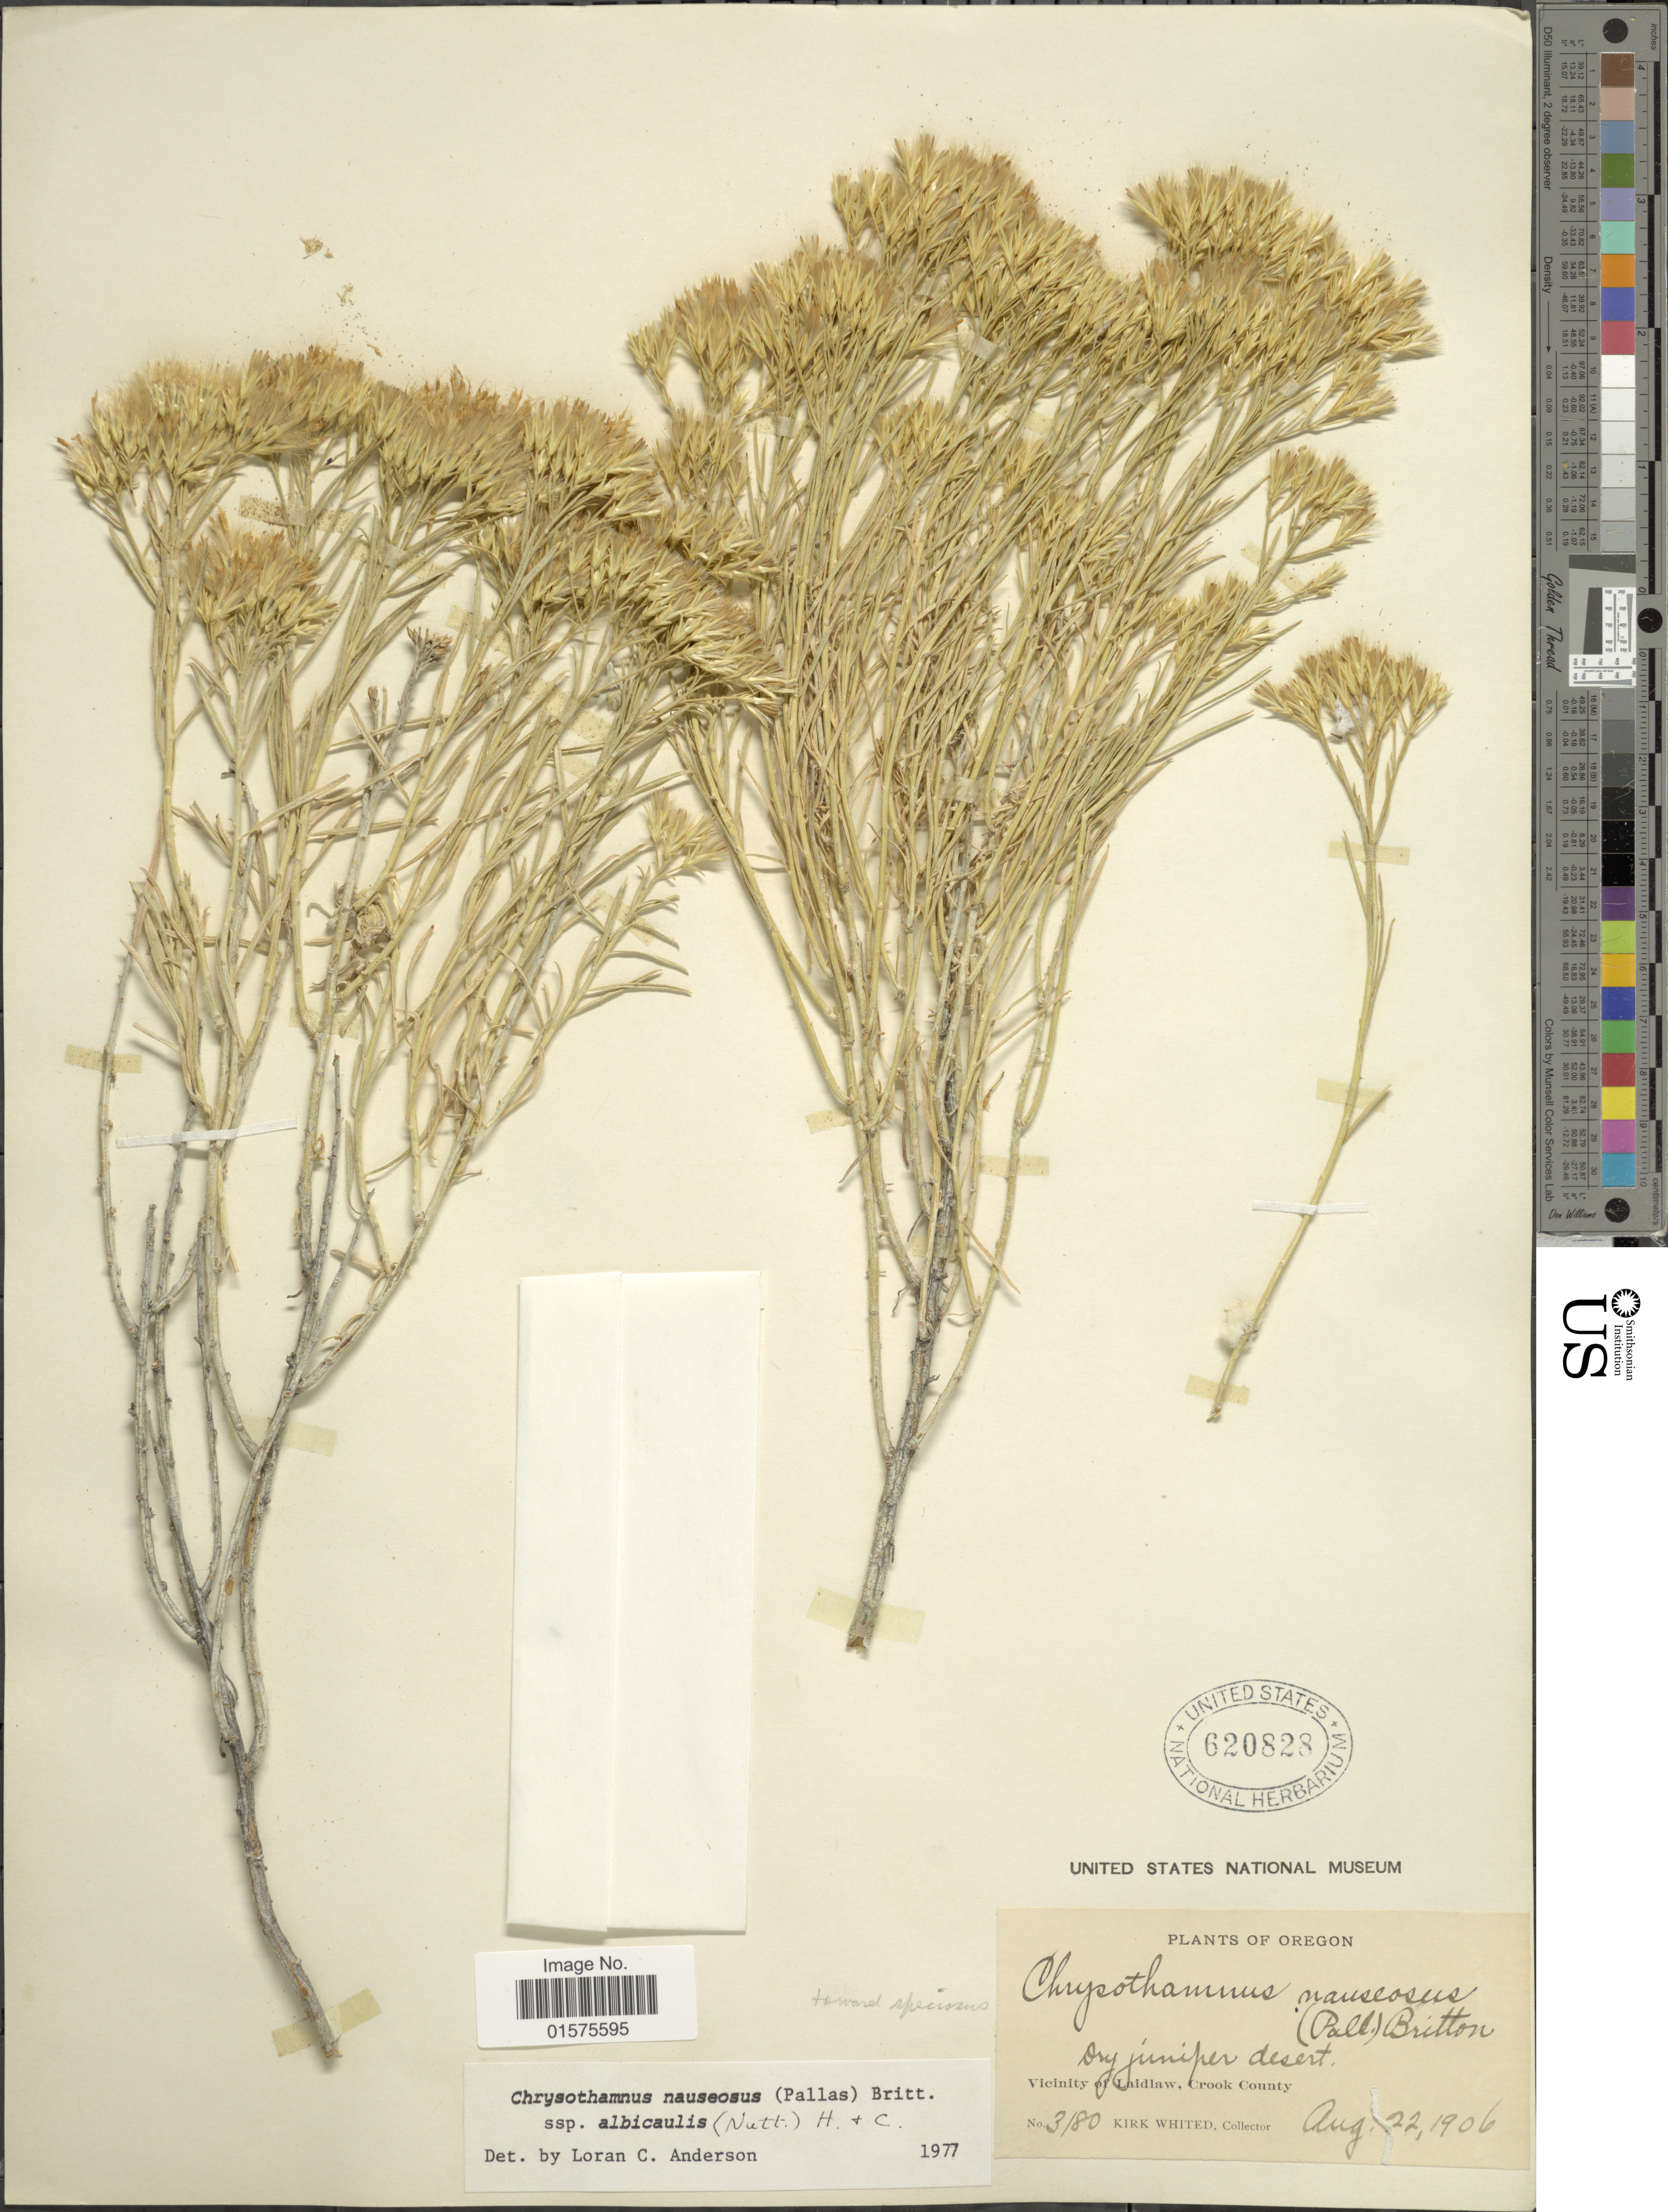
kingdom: Plantae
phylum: Tracheophyta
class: Magnoliopsida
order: Asterales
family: Asteraceae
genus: Ericameria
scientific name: Ericameria nauseosa var. speciosa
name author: (Nutt.) G.L. Nesom & G.I. Baird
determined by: Urbatsch, Lowell E., Curator (LSU), Louisiana State University (UNITED STATES)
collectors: K. Whited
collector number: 3180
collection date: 1906-08-22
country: United States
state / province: Oregon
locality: Vicinity of Laidlaw, Crook County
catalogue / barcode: US 620828